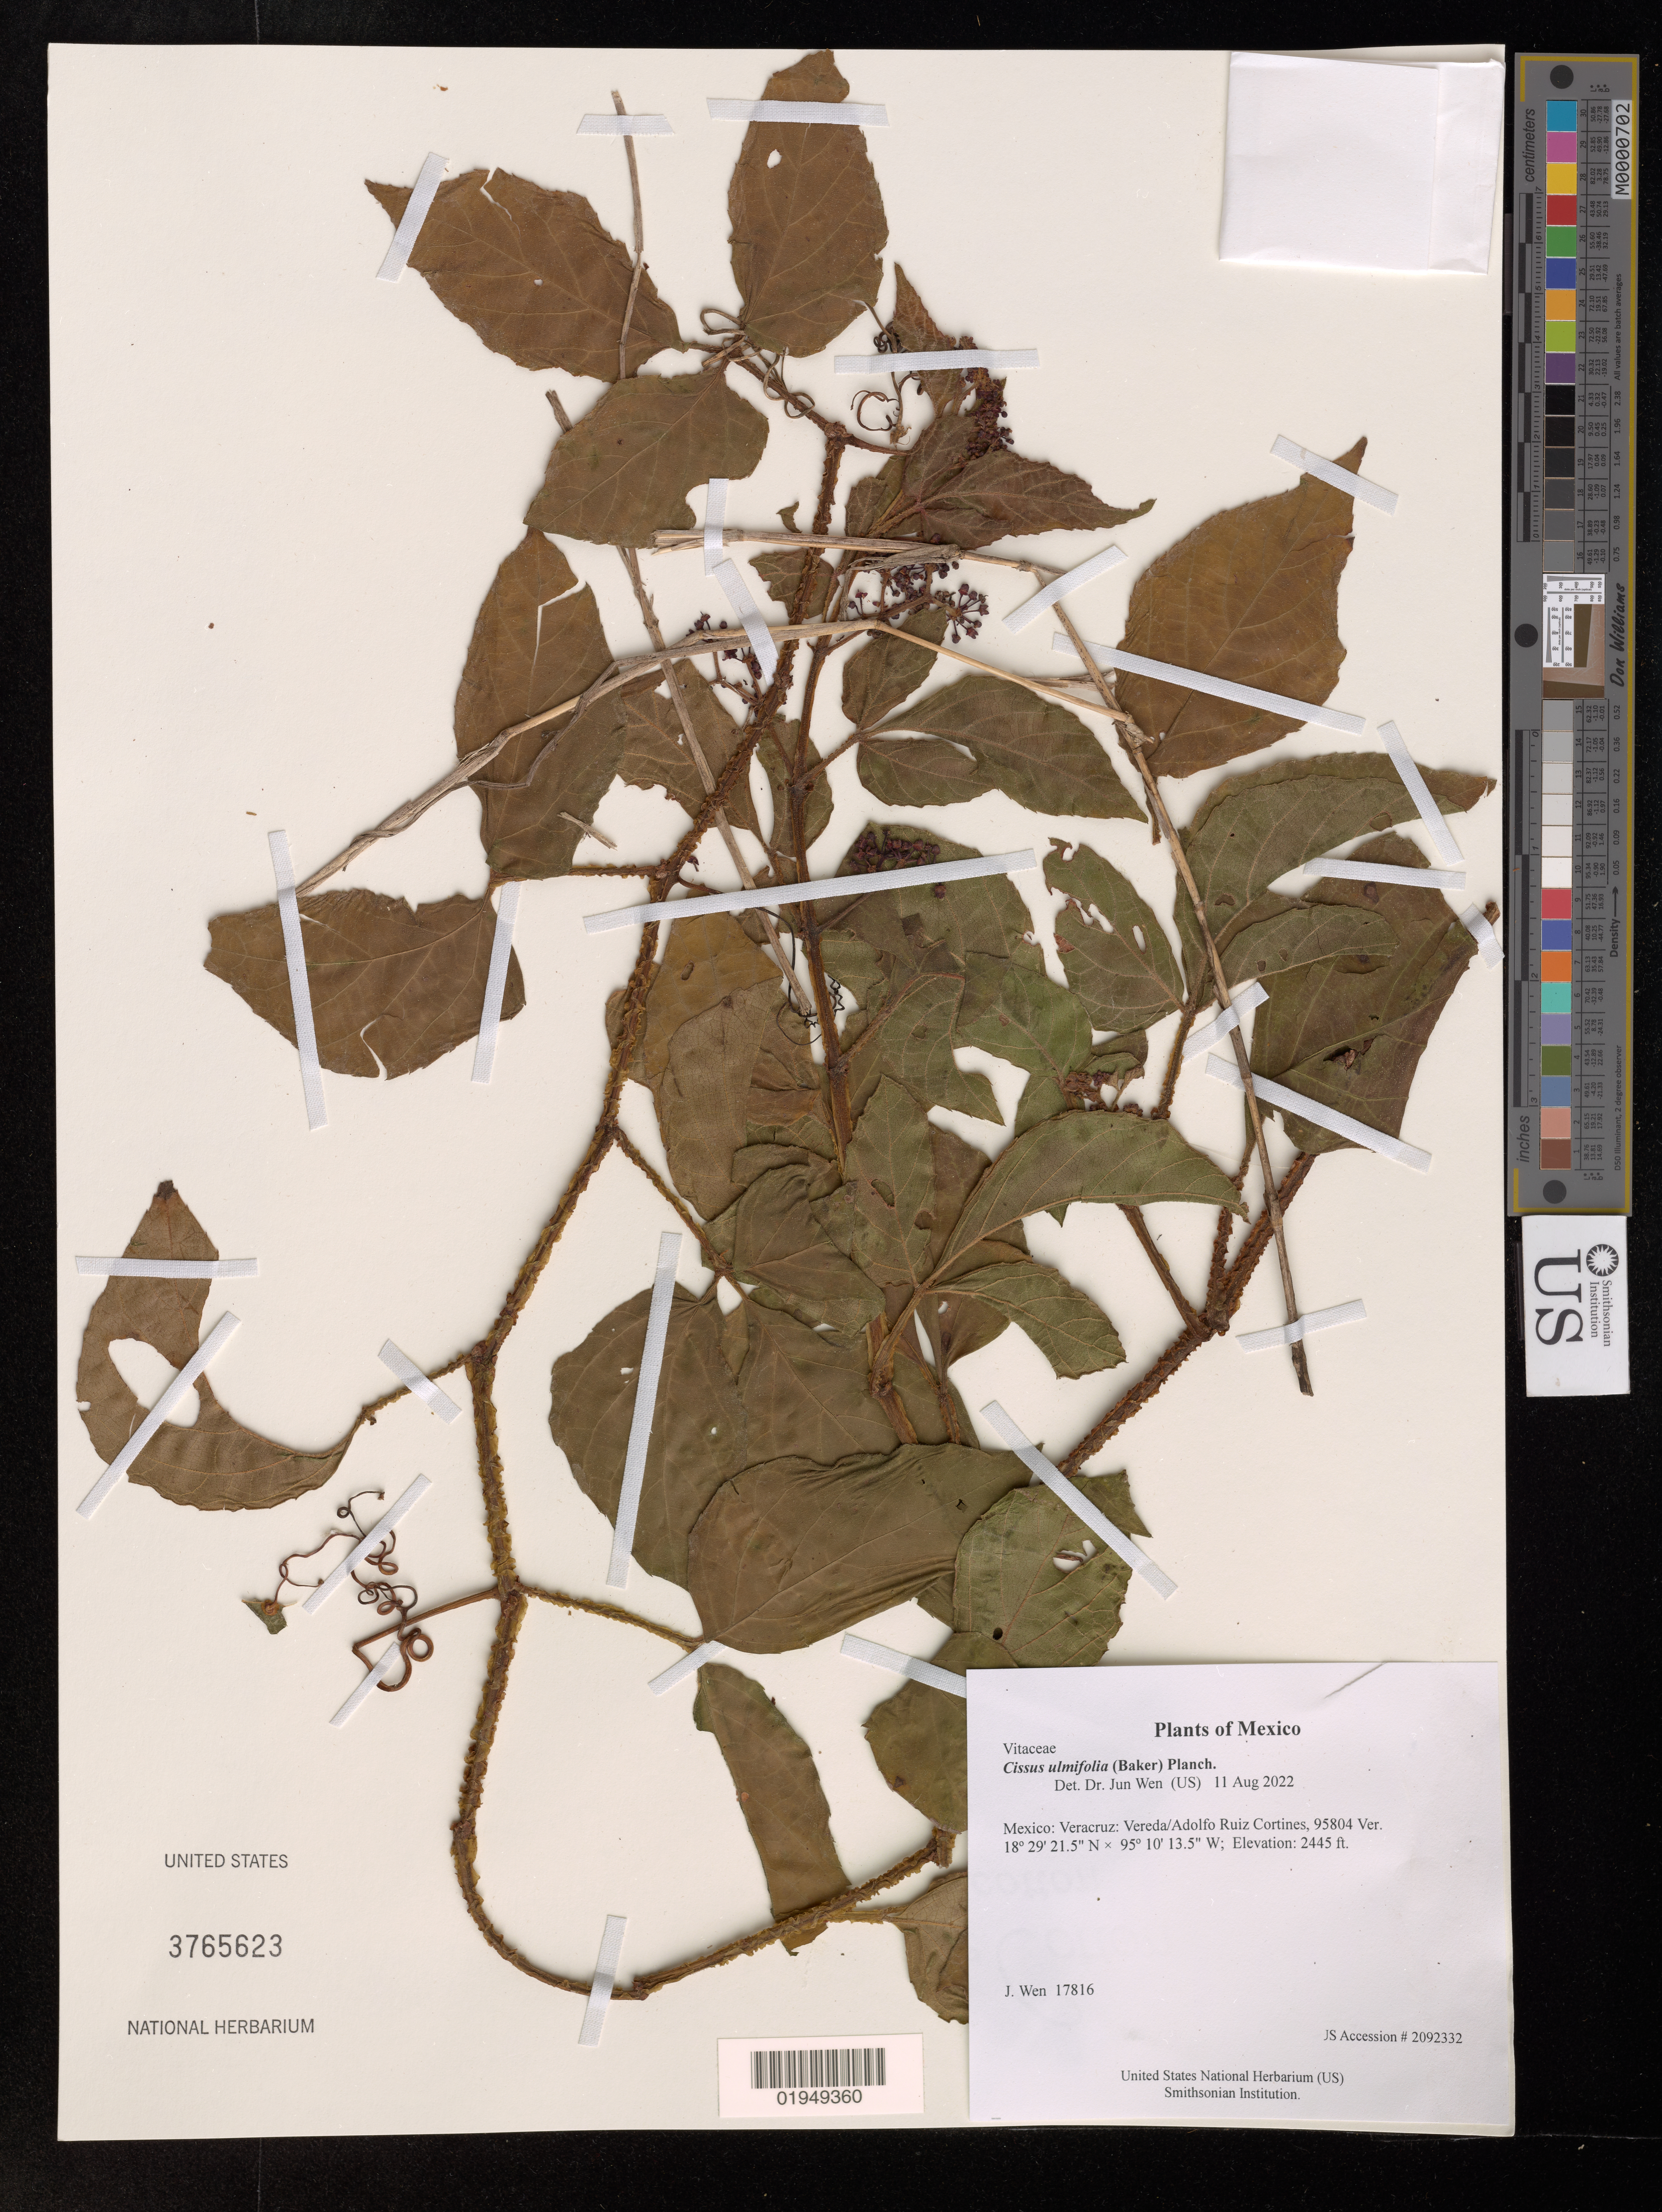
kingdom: Plantae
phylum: Tracheophyta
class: Magnoliopsida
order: Vitales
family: Vitaceae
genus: Cissus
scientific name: Cissus ulmifolia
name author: (Baker) Planch.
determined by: Wen, Jun, (BOT), Smithsonian Institution - National Museum of Natural History (UNITED STATES)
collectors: J. Wen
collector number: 17816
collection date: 2022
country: Mexico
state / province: Veracruz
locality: Vereda/Adolfo Ruiz Cortines, 95804 Ver.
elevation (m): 745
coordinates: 18 29.359 N, 95 10.225 W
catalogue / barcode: US 3765623